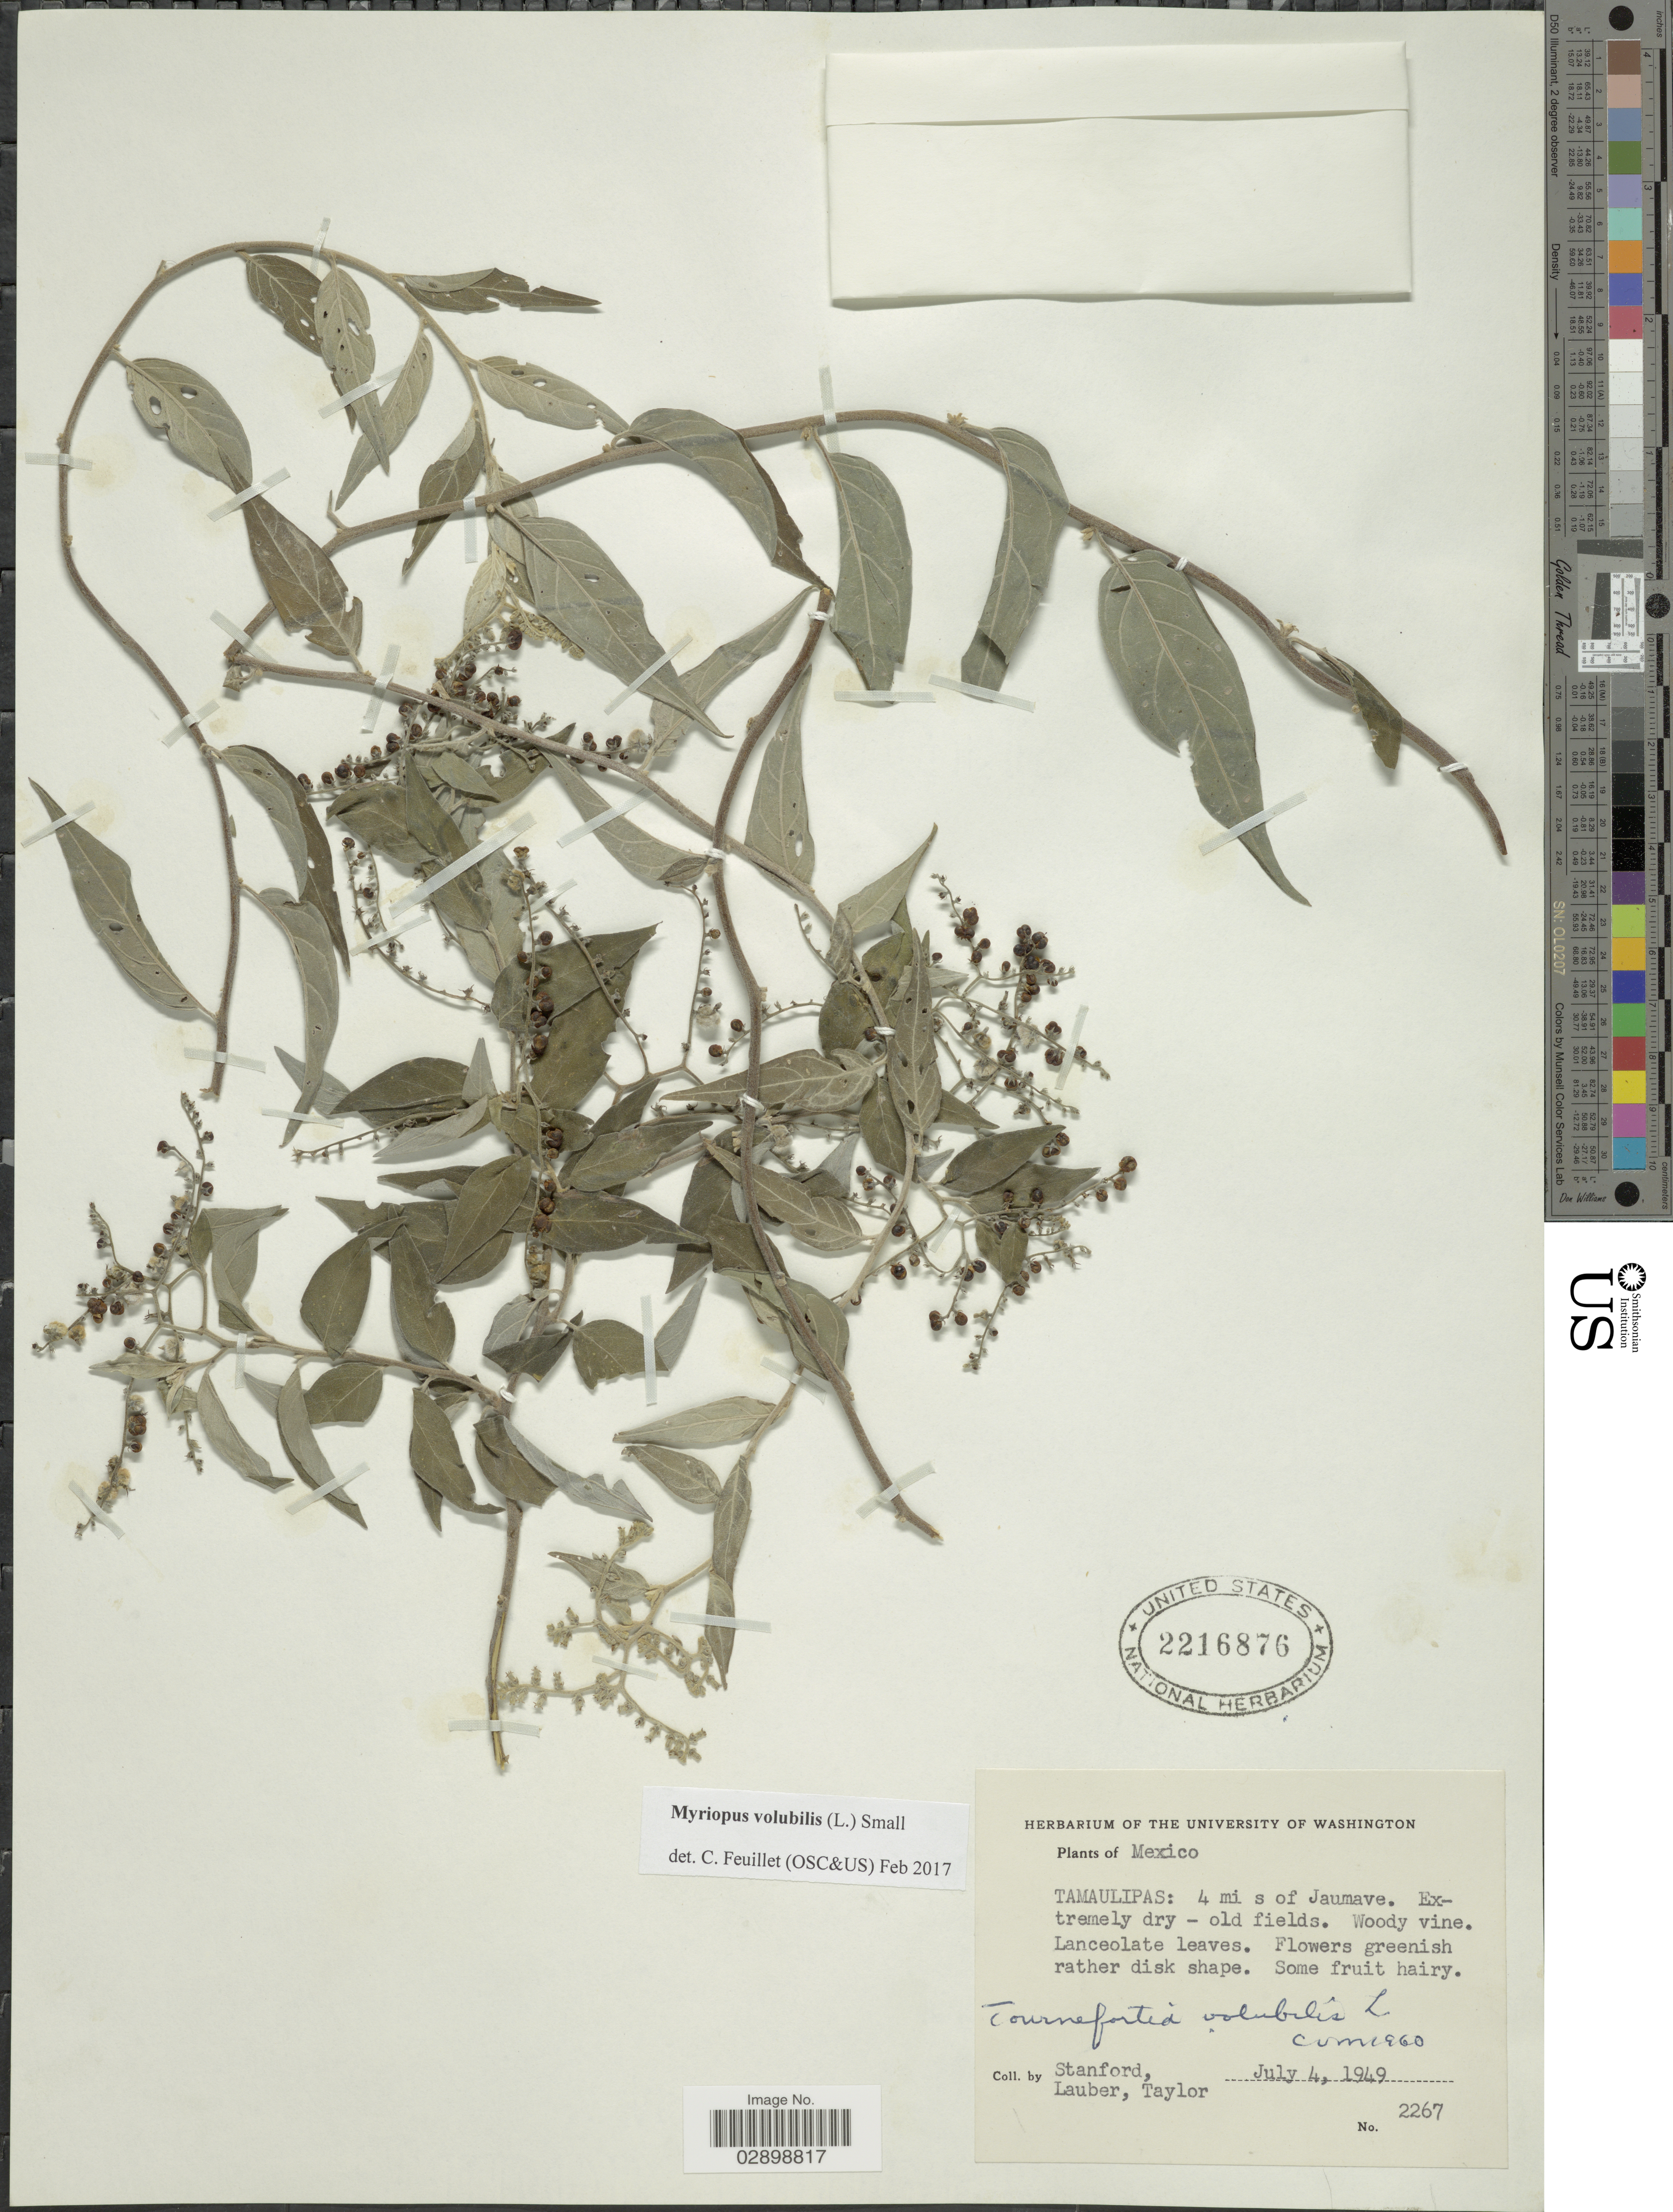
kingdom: Plantae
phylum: Tracheophyta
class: Magnoliopsida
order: Boraginales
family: Heliotropiaceae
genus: Myriopus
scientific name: Myriopus volubilis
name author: (L.) Small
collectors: -. Stanford, -. Lauber & -. Taylor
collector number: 2267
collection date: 1949-07-04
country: Mexico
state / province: Tamaulipas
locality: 4 mi s of Jaumave.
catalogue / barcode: US 2216876